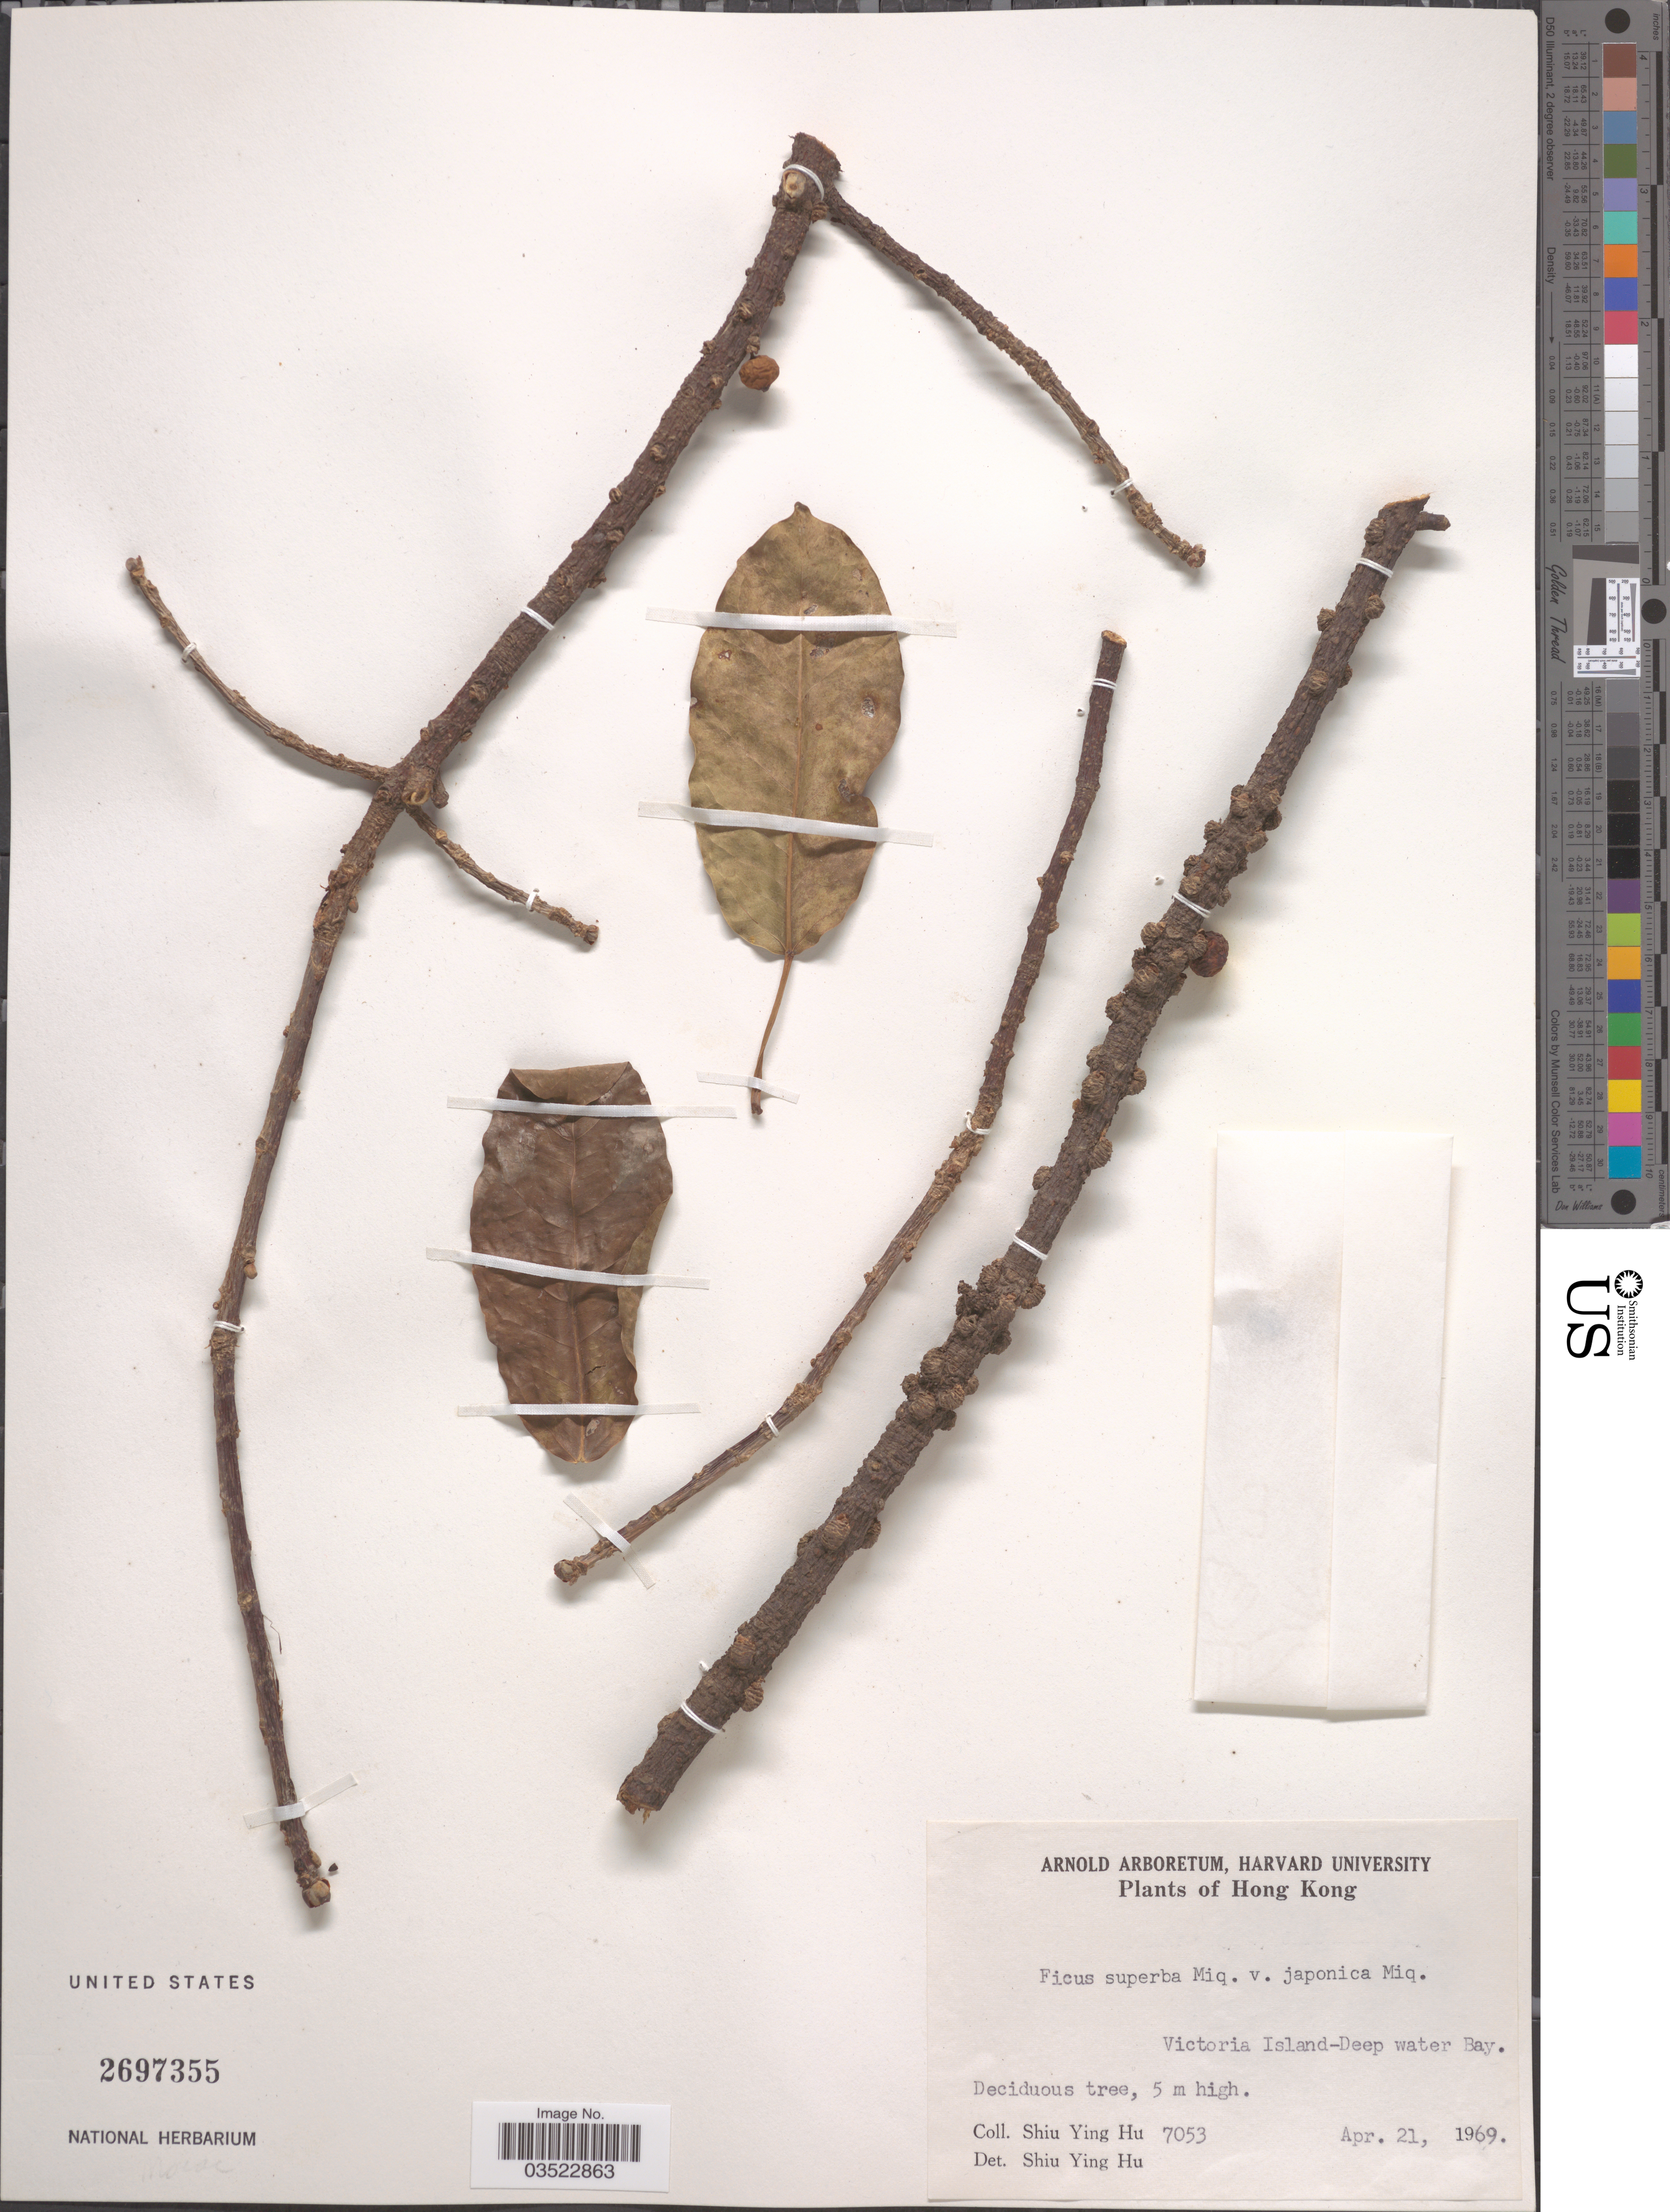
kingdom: Plantae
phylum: Tracheophyta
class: Magnoliopsida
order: Rosales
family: Moraceae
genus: Ficus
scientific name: Ficus superba var. japonica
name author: Miq.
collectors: S. Y. Hu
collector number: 7053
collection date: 1969-04-21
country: China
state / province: Hong Kong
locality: Victoria Island-Deep water Bay.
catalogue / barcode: US 2697355